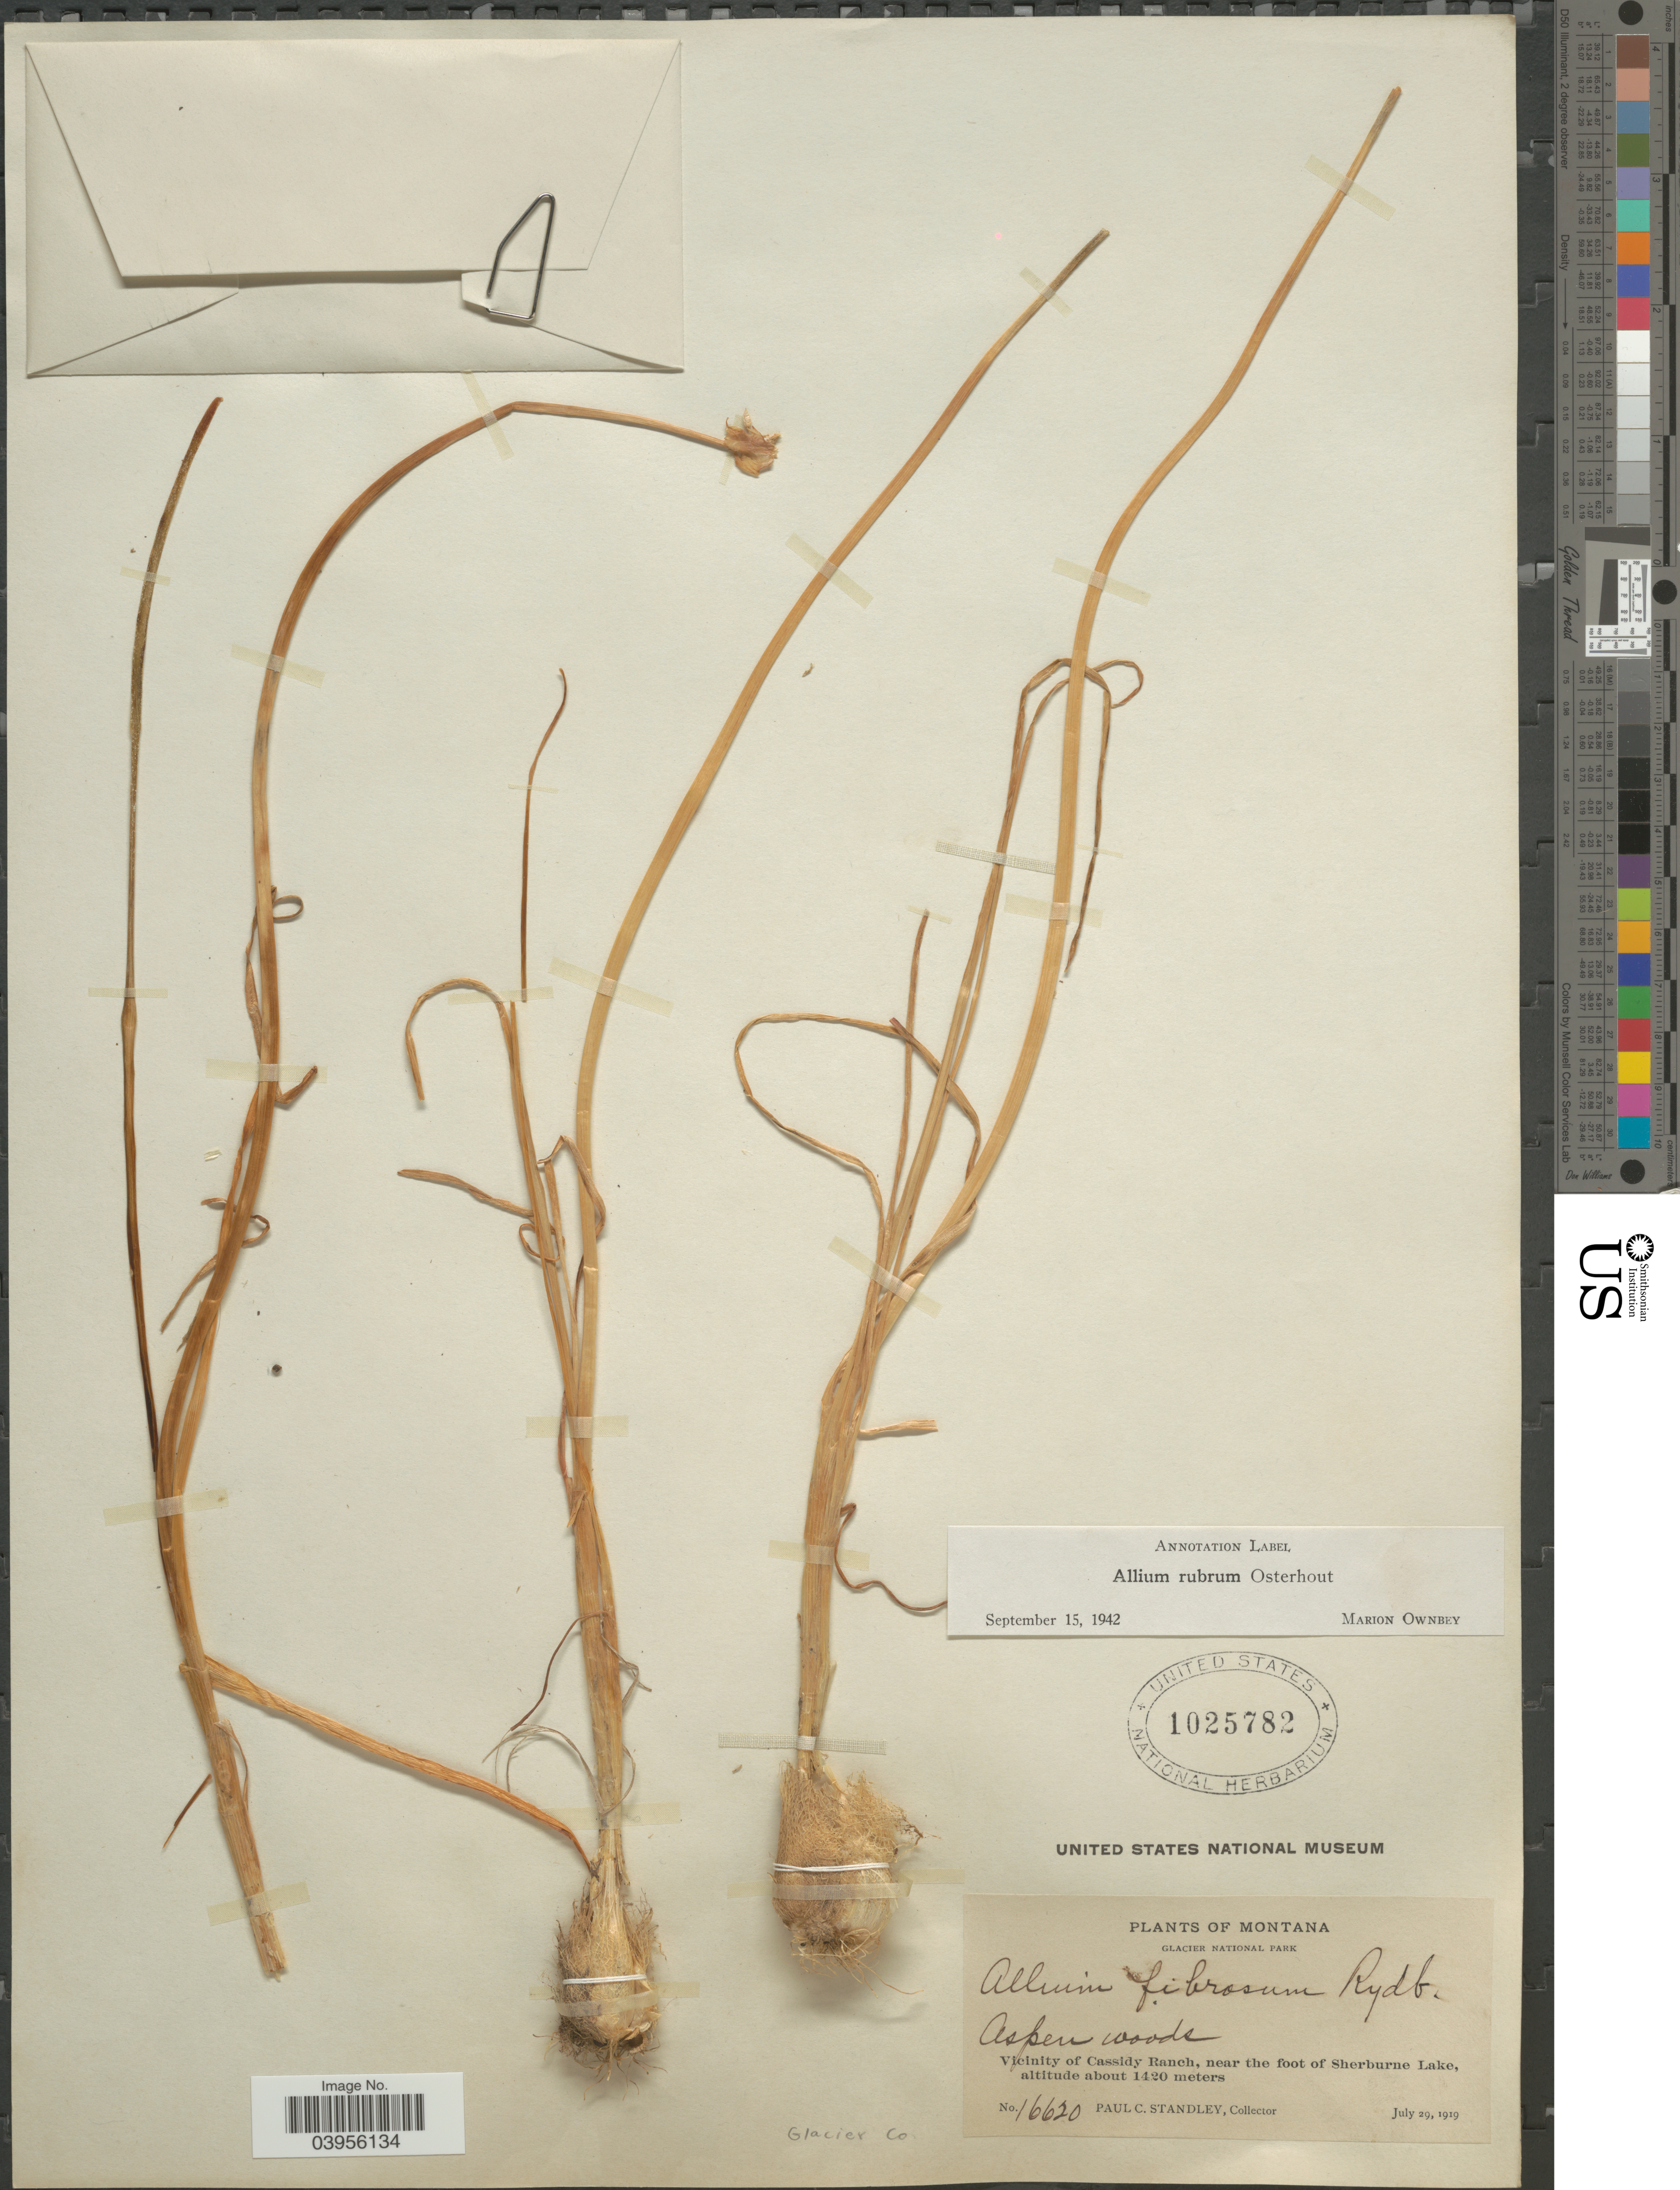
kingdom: Plantae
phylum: Tracheophyta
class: Liliopsida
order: Asparagales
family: Amaryllidaceae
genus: Allium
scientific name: Allium geyeri var. tenerum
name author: M.E. Jones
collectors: P. C. Standley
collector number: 16620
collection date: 1919-07-29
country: United States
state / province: Montana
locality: Glacier National Park. Vicinity of Cassidy Ranch, near the foot of Sherburne Lake, Glacier Co.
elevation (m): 1420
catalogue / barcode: US 1025782